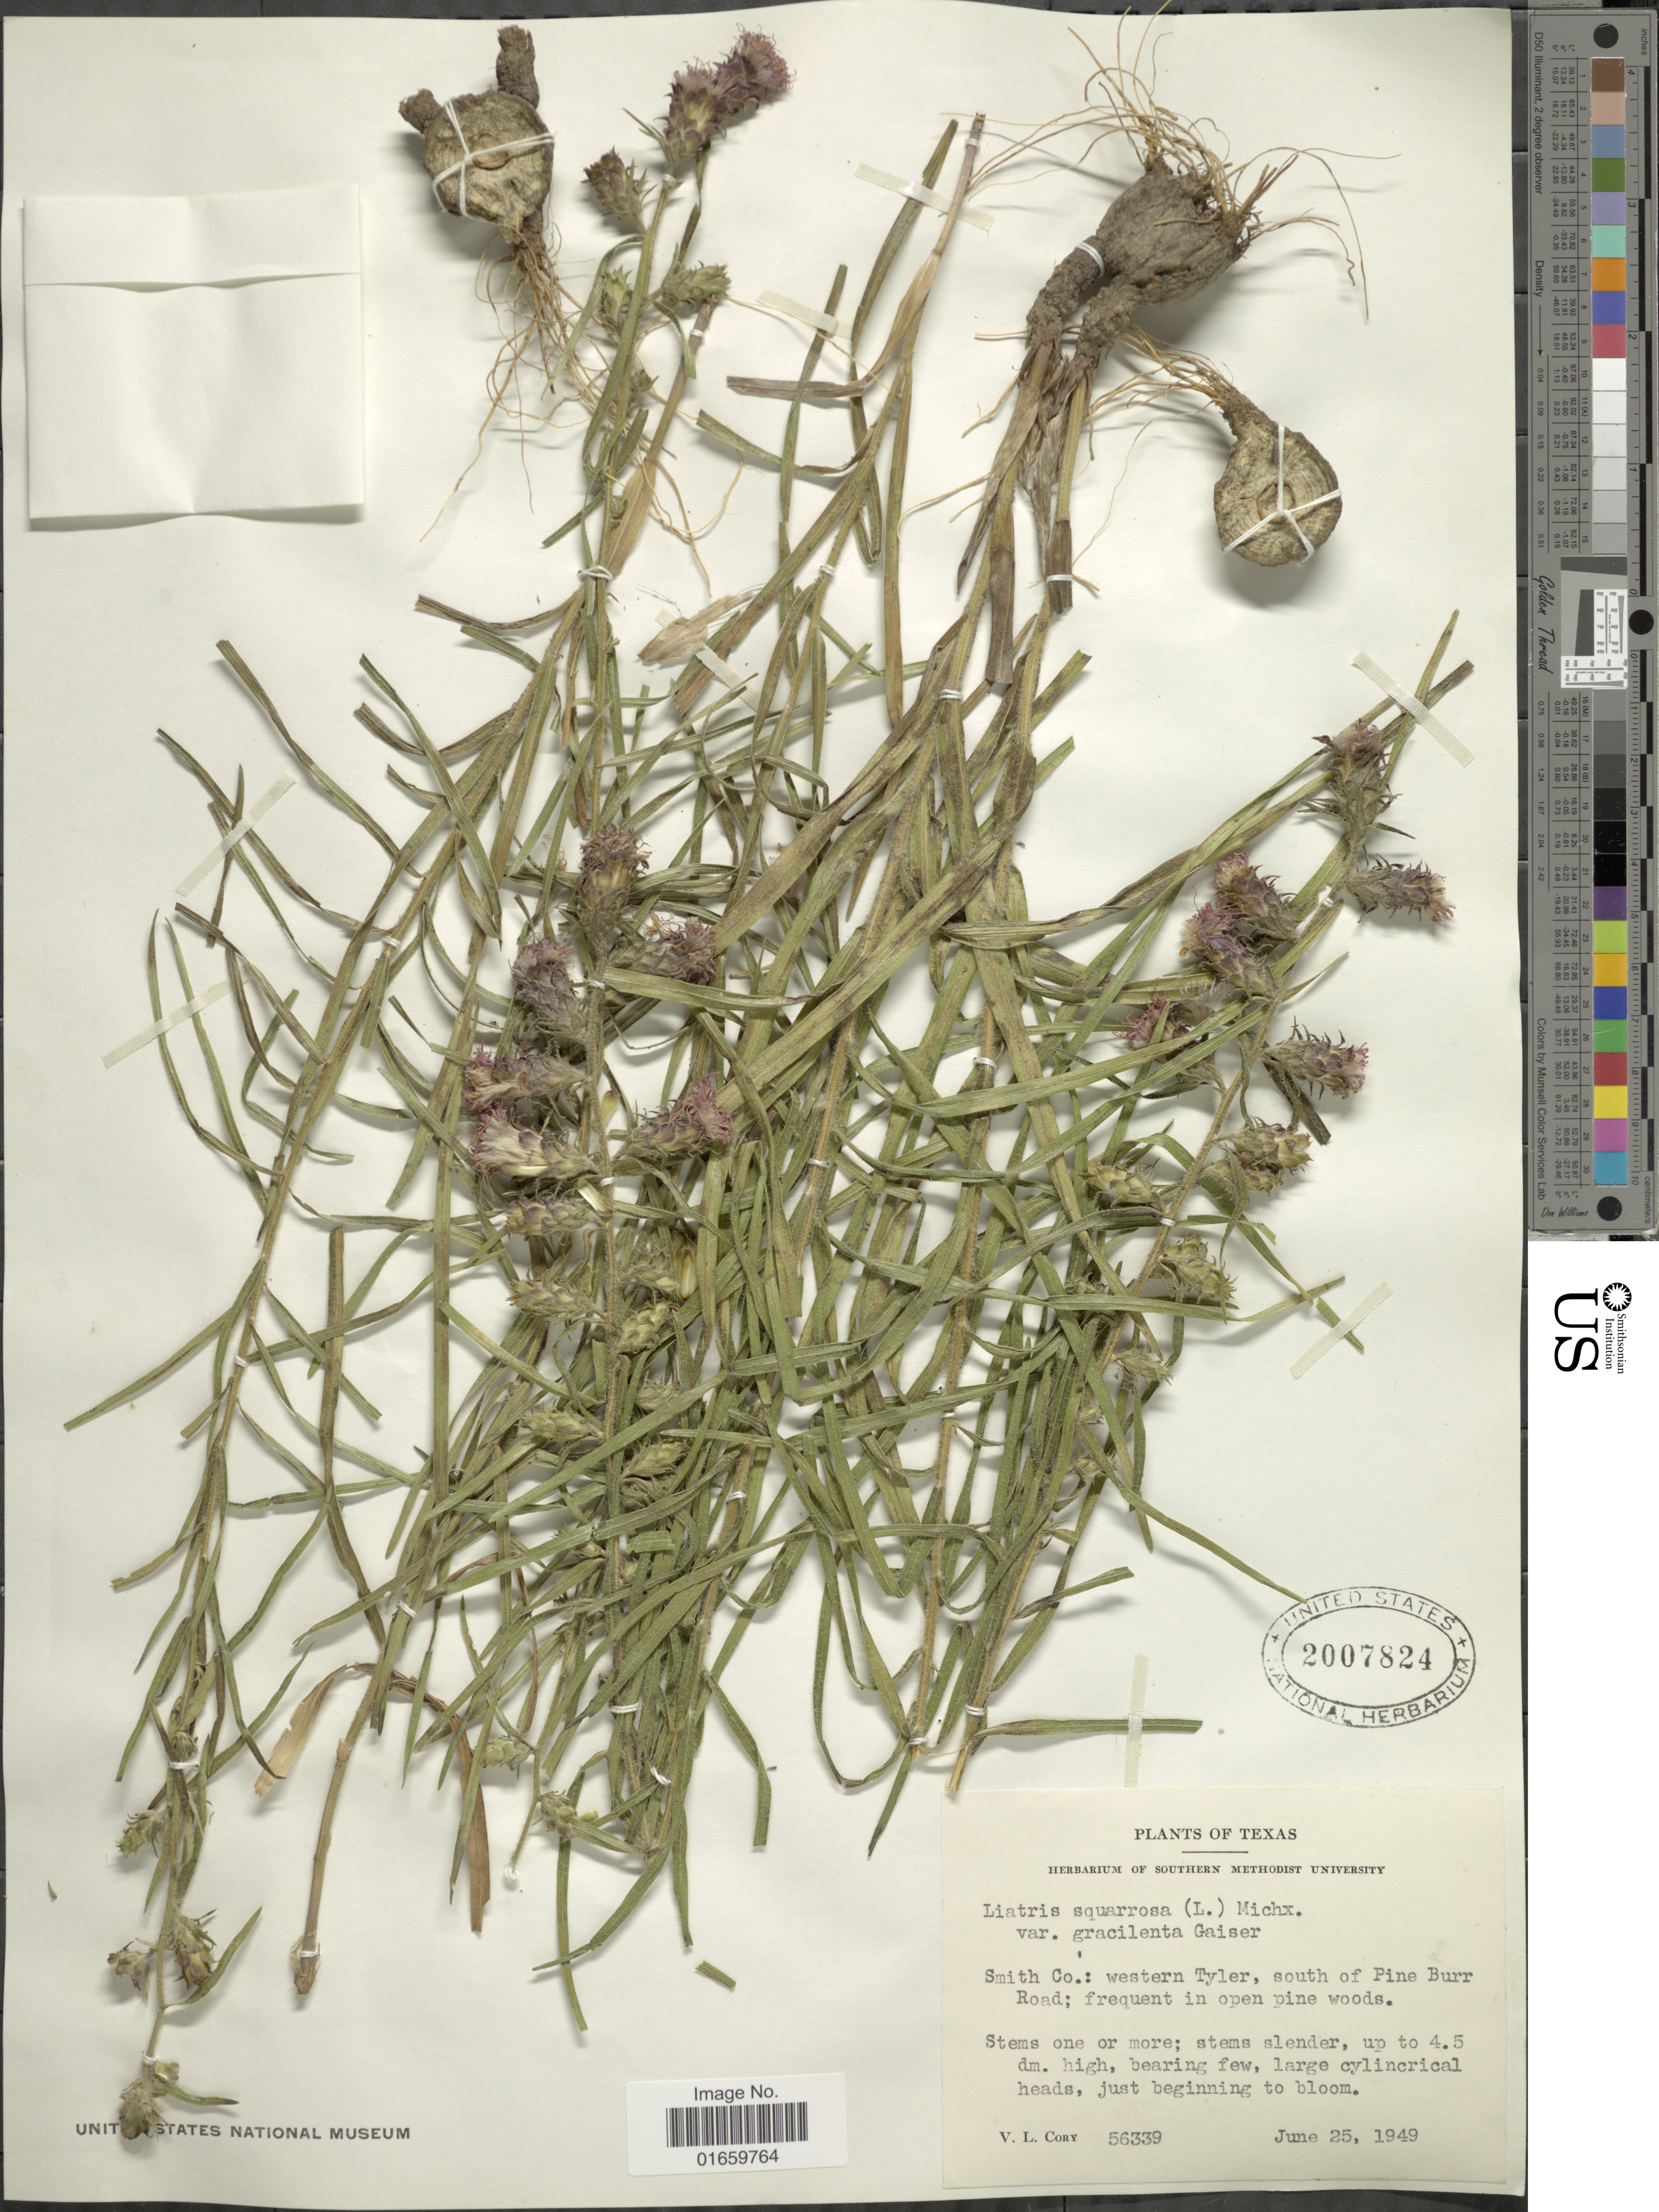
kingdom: Plantae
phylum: Tracheophyta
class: Magnoliopsida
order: Asterales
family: Asteraceae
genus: Liatris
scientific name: Liatris squarrosa var. gracilenta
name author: Gaiser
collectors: V. Cory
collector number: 56339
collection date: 1949-06-25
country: United States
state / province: Texas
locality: Smith Co.: western Tyler, south of Pine Burr Road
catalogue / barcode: US 2007824